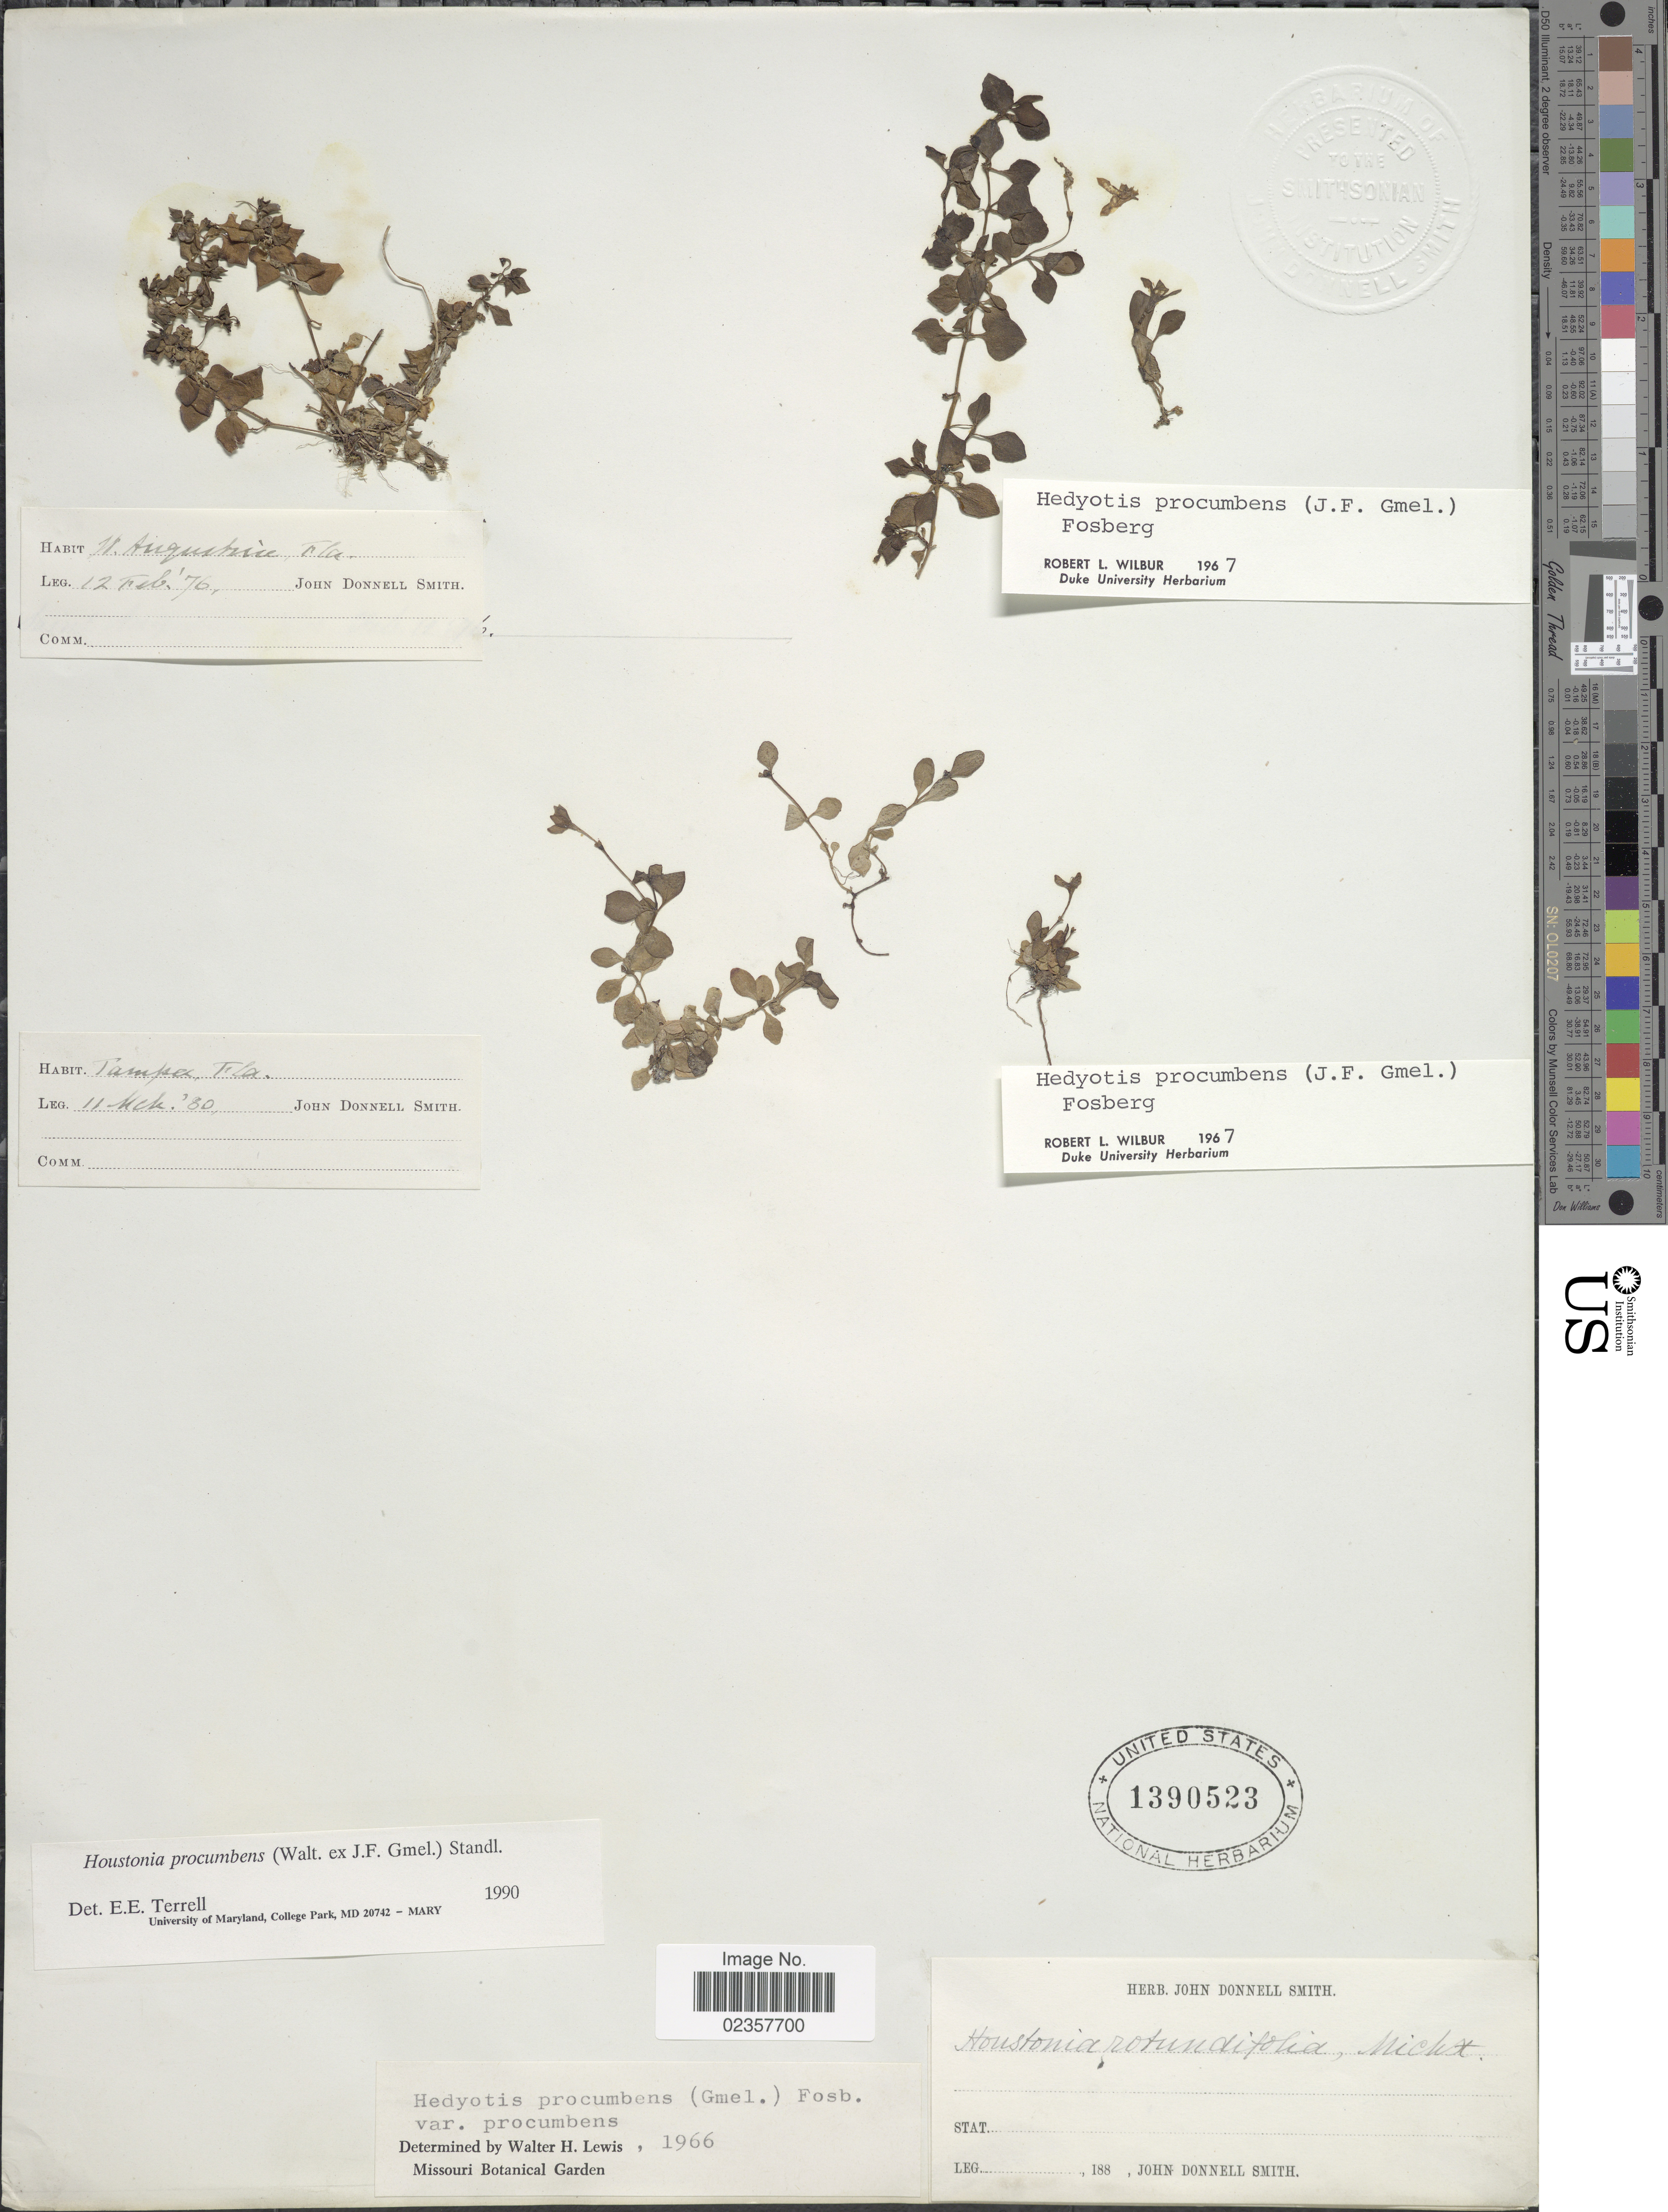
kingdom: Plantae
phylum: Tracheophyta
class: Magnoliopsida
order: Gentianales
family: Rubiaceae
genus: Houstonia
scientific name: Houstonia procumbens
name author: (Walter ex J.F. Gmel.) Standl.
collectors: J. Donnell Smith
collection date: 1880-03-11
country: United States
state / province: Florida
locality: Tampa.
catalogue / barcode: US 1390523